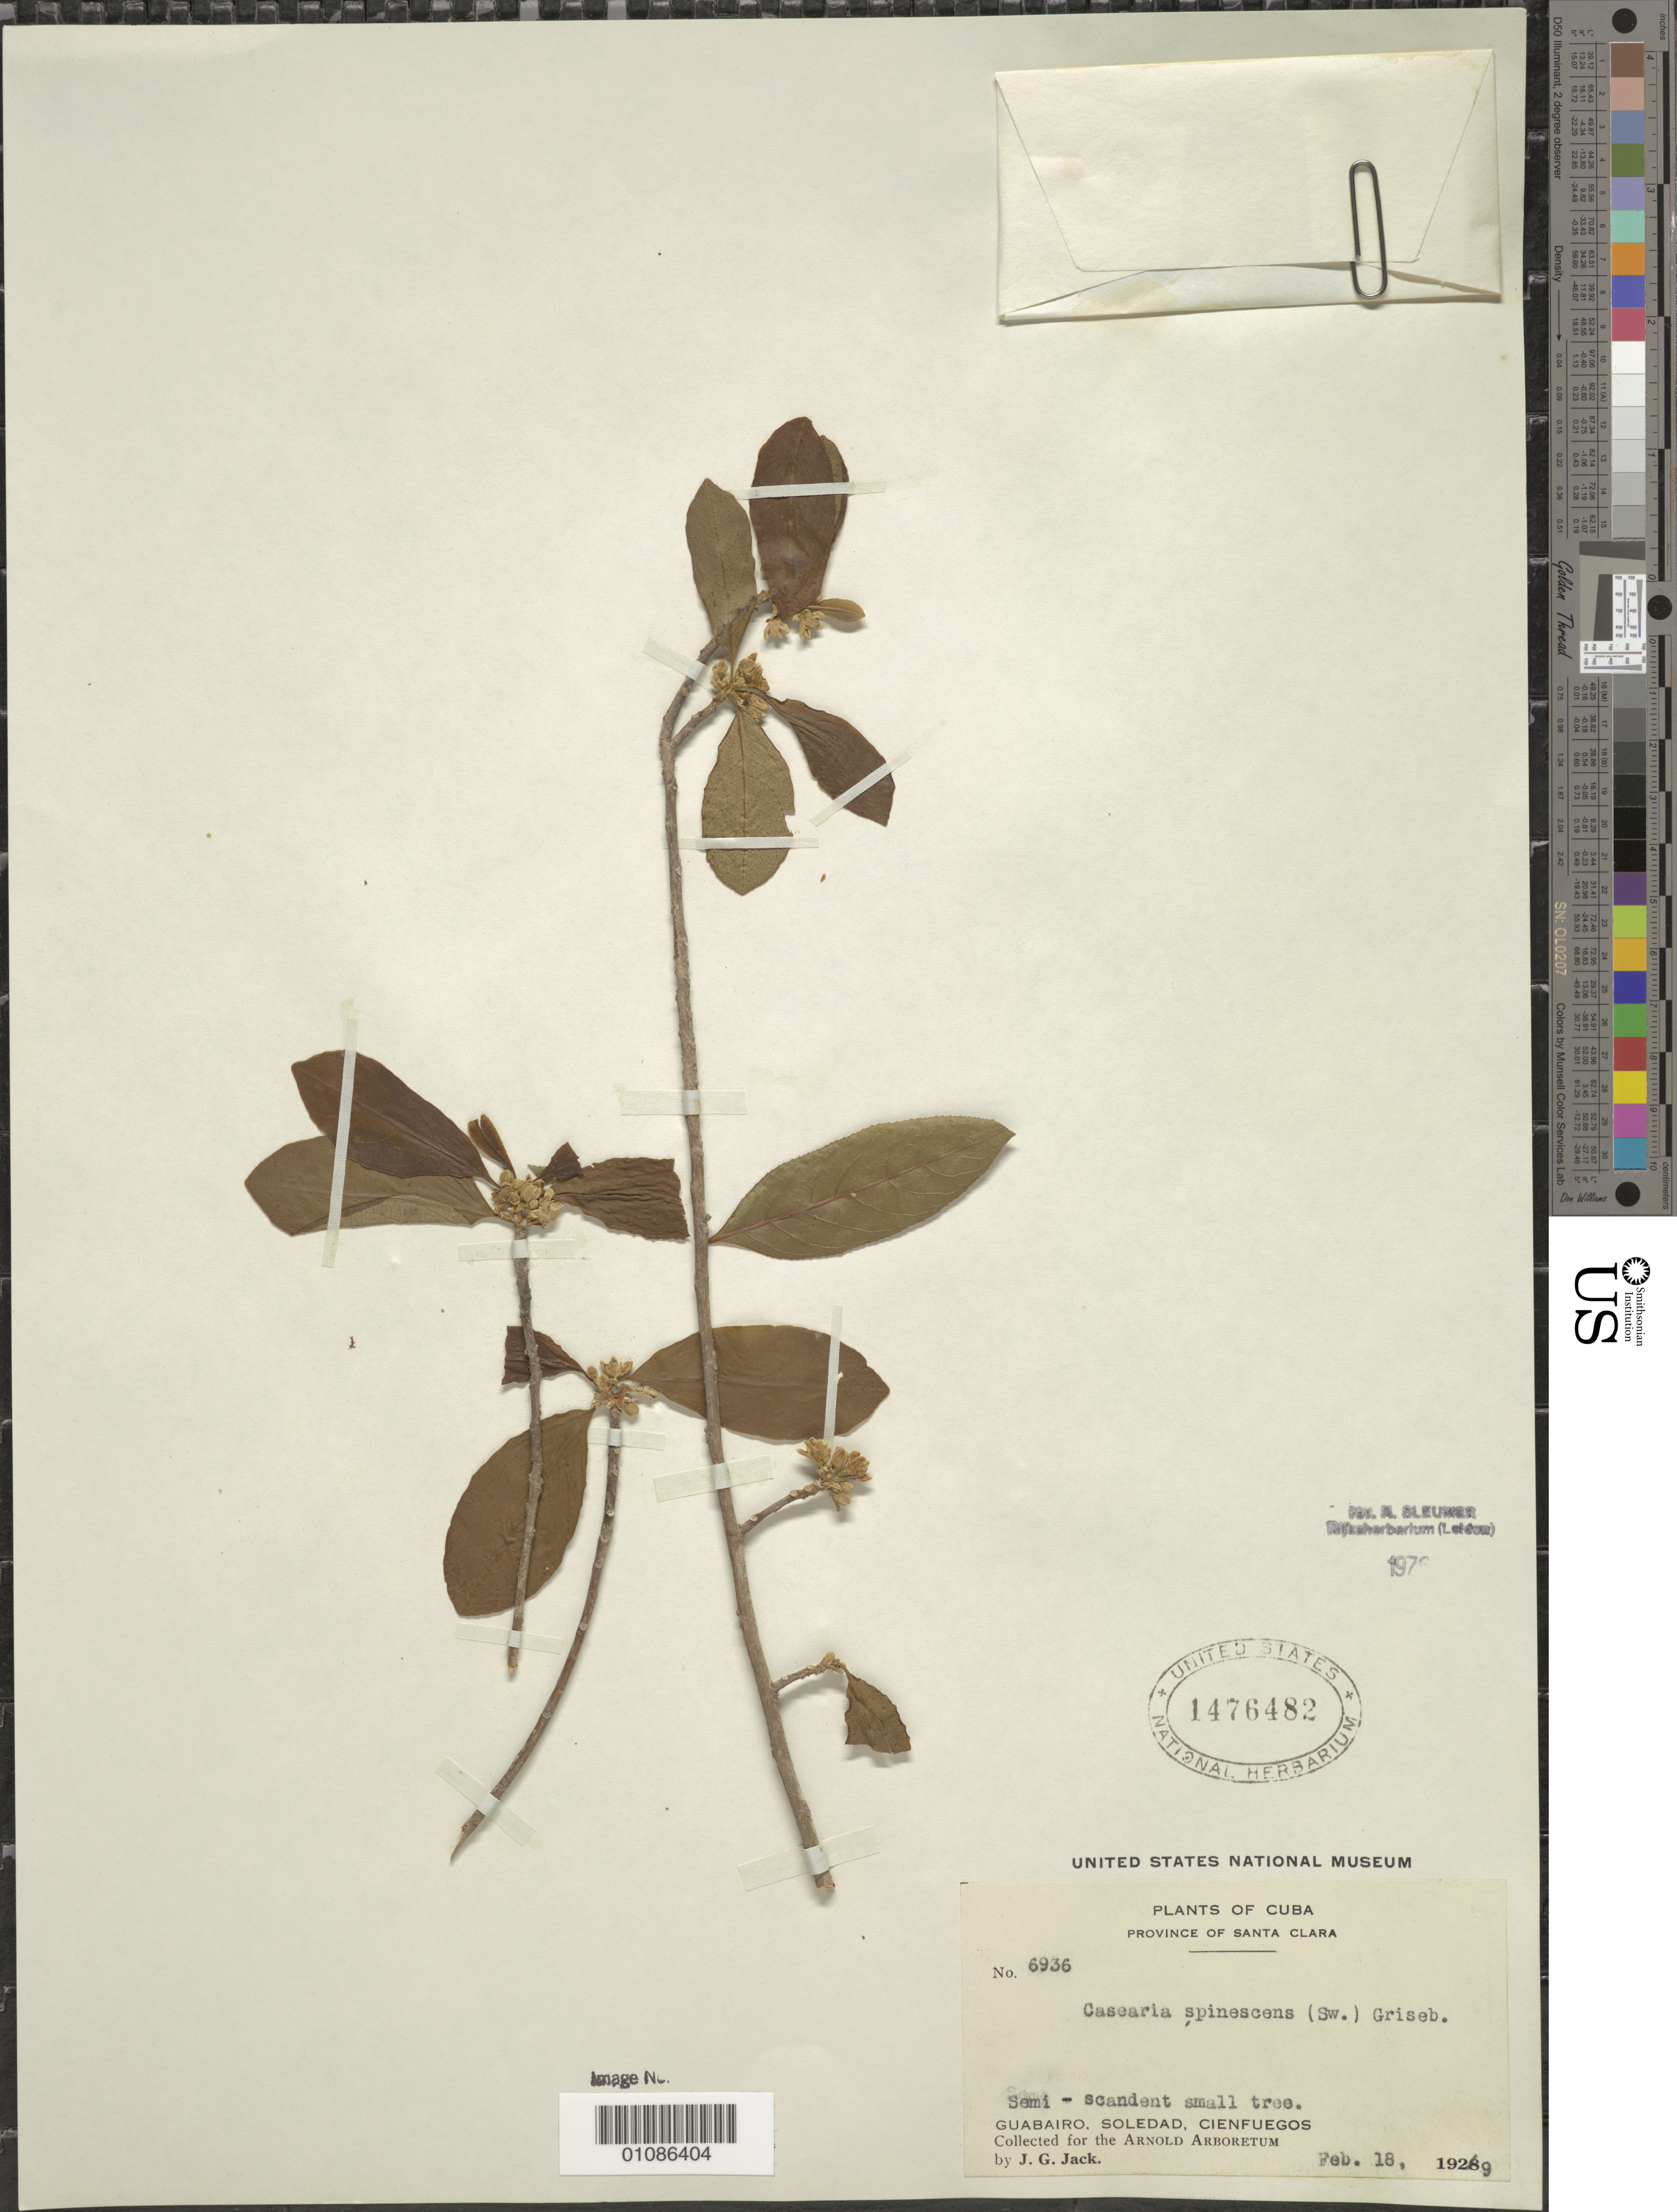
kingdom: Plantae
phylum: Tracheophyta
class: Magnoliopsida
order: Malpighiales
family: Salicaceae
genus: Casearia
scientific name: Casearia spinescens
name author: (Sw.) Griseb.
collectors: J. G. Jack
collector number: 6936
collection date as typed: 18 Feb 1929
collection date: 1929-02-18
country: Cuba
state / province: Villa Clara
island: Cuba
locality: Santa Clara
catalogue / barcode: US 1476482